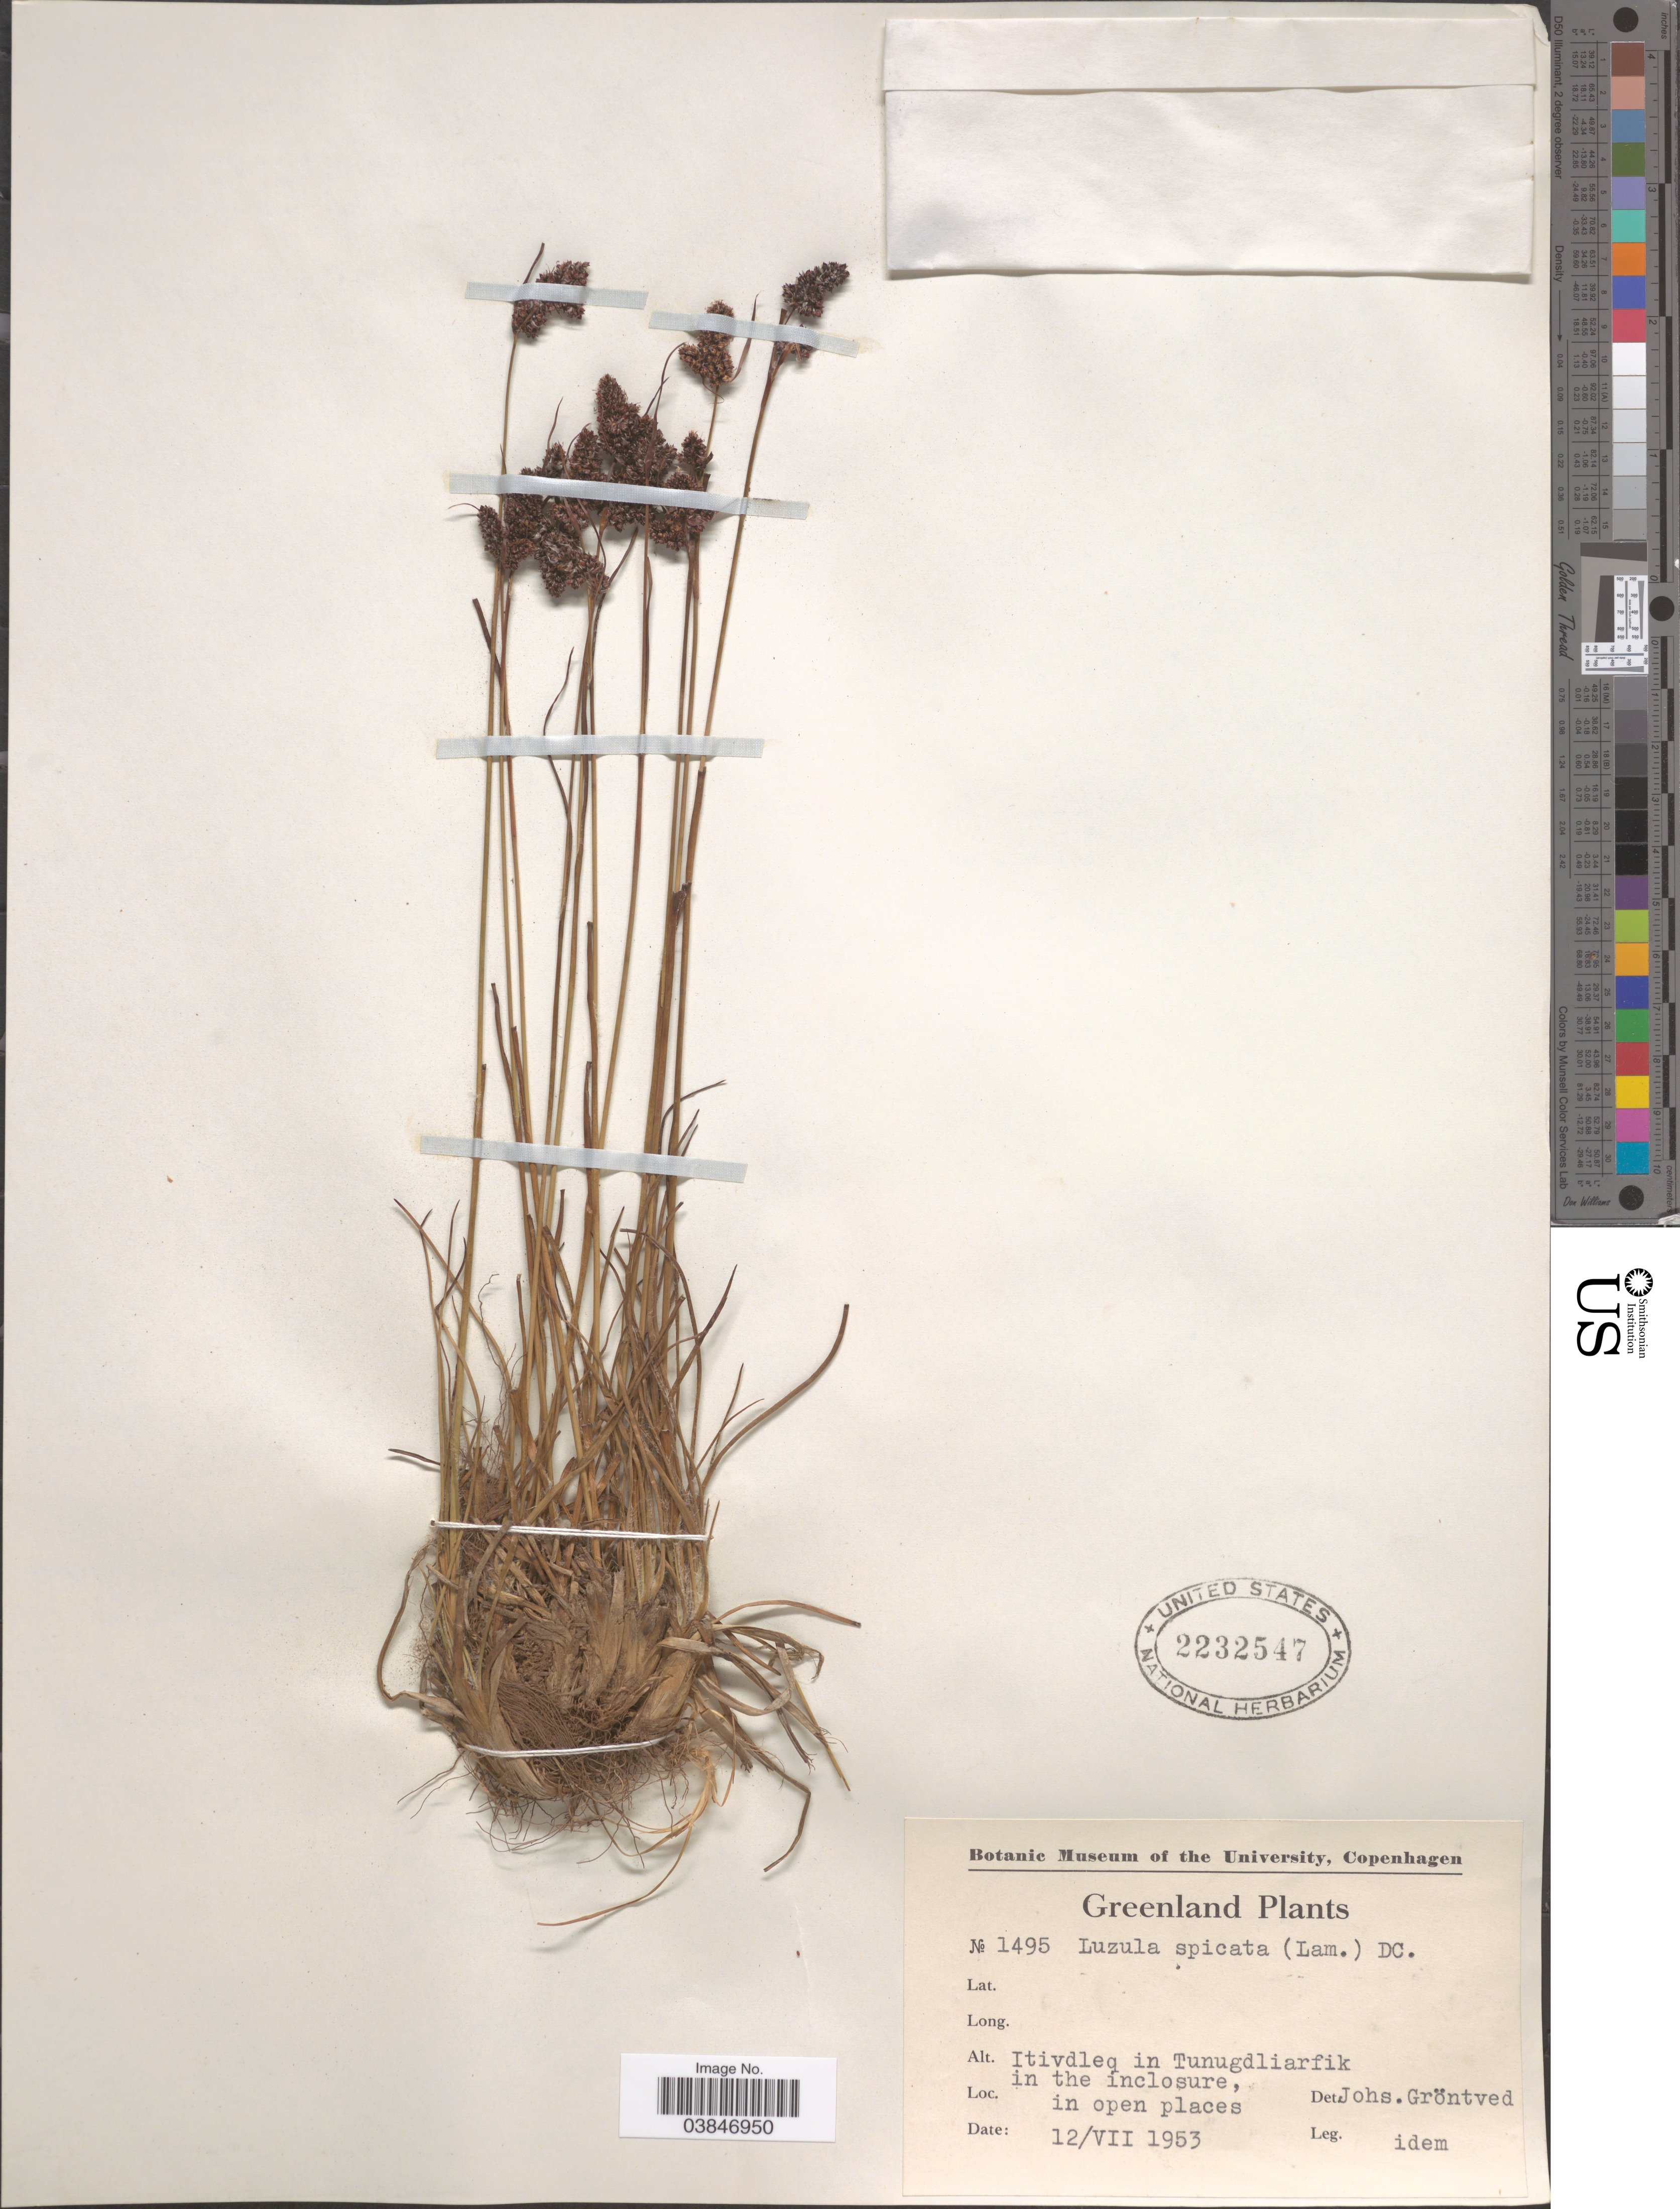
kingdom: Plantae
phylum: Tracheophyta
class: Liliopsida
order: Poales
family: Juncaceae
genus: Luzula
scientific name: Luzula spicata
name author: (L.) DC.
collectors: J. Gröntved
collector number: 1495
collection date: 1953-07-12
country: Greenland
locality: Itivdleq in Tunugdliarfik.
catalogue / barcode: US 2232547